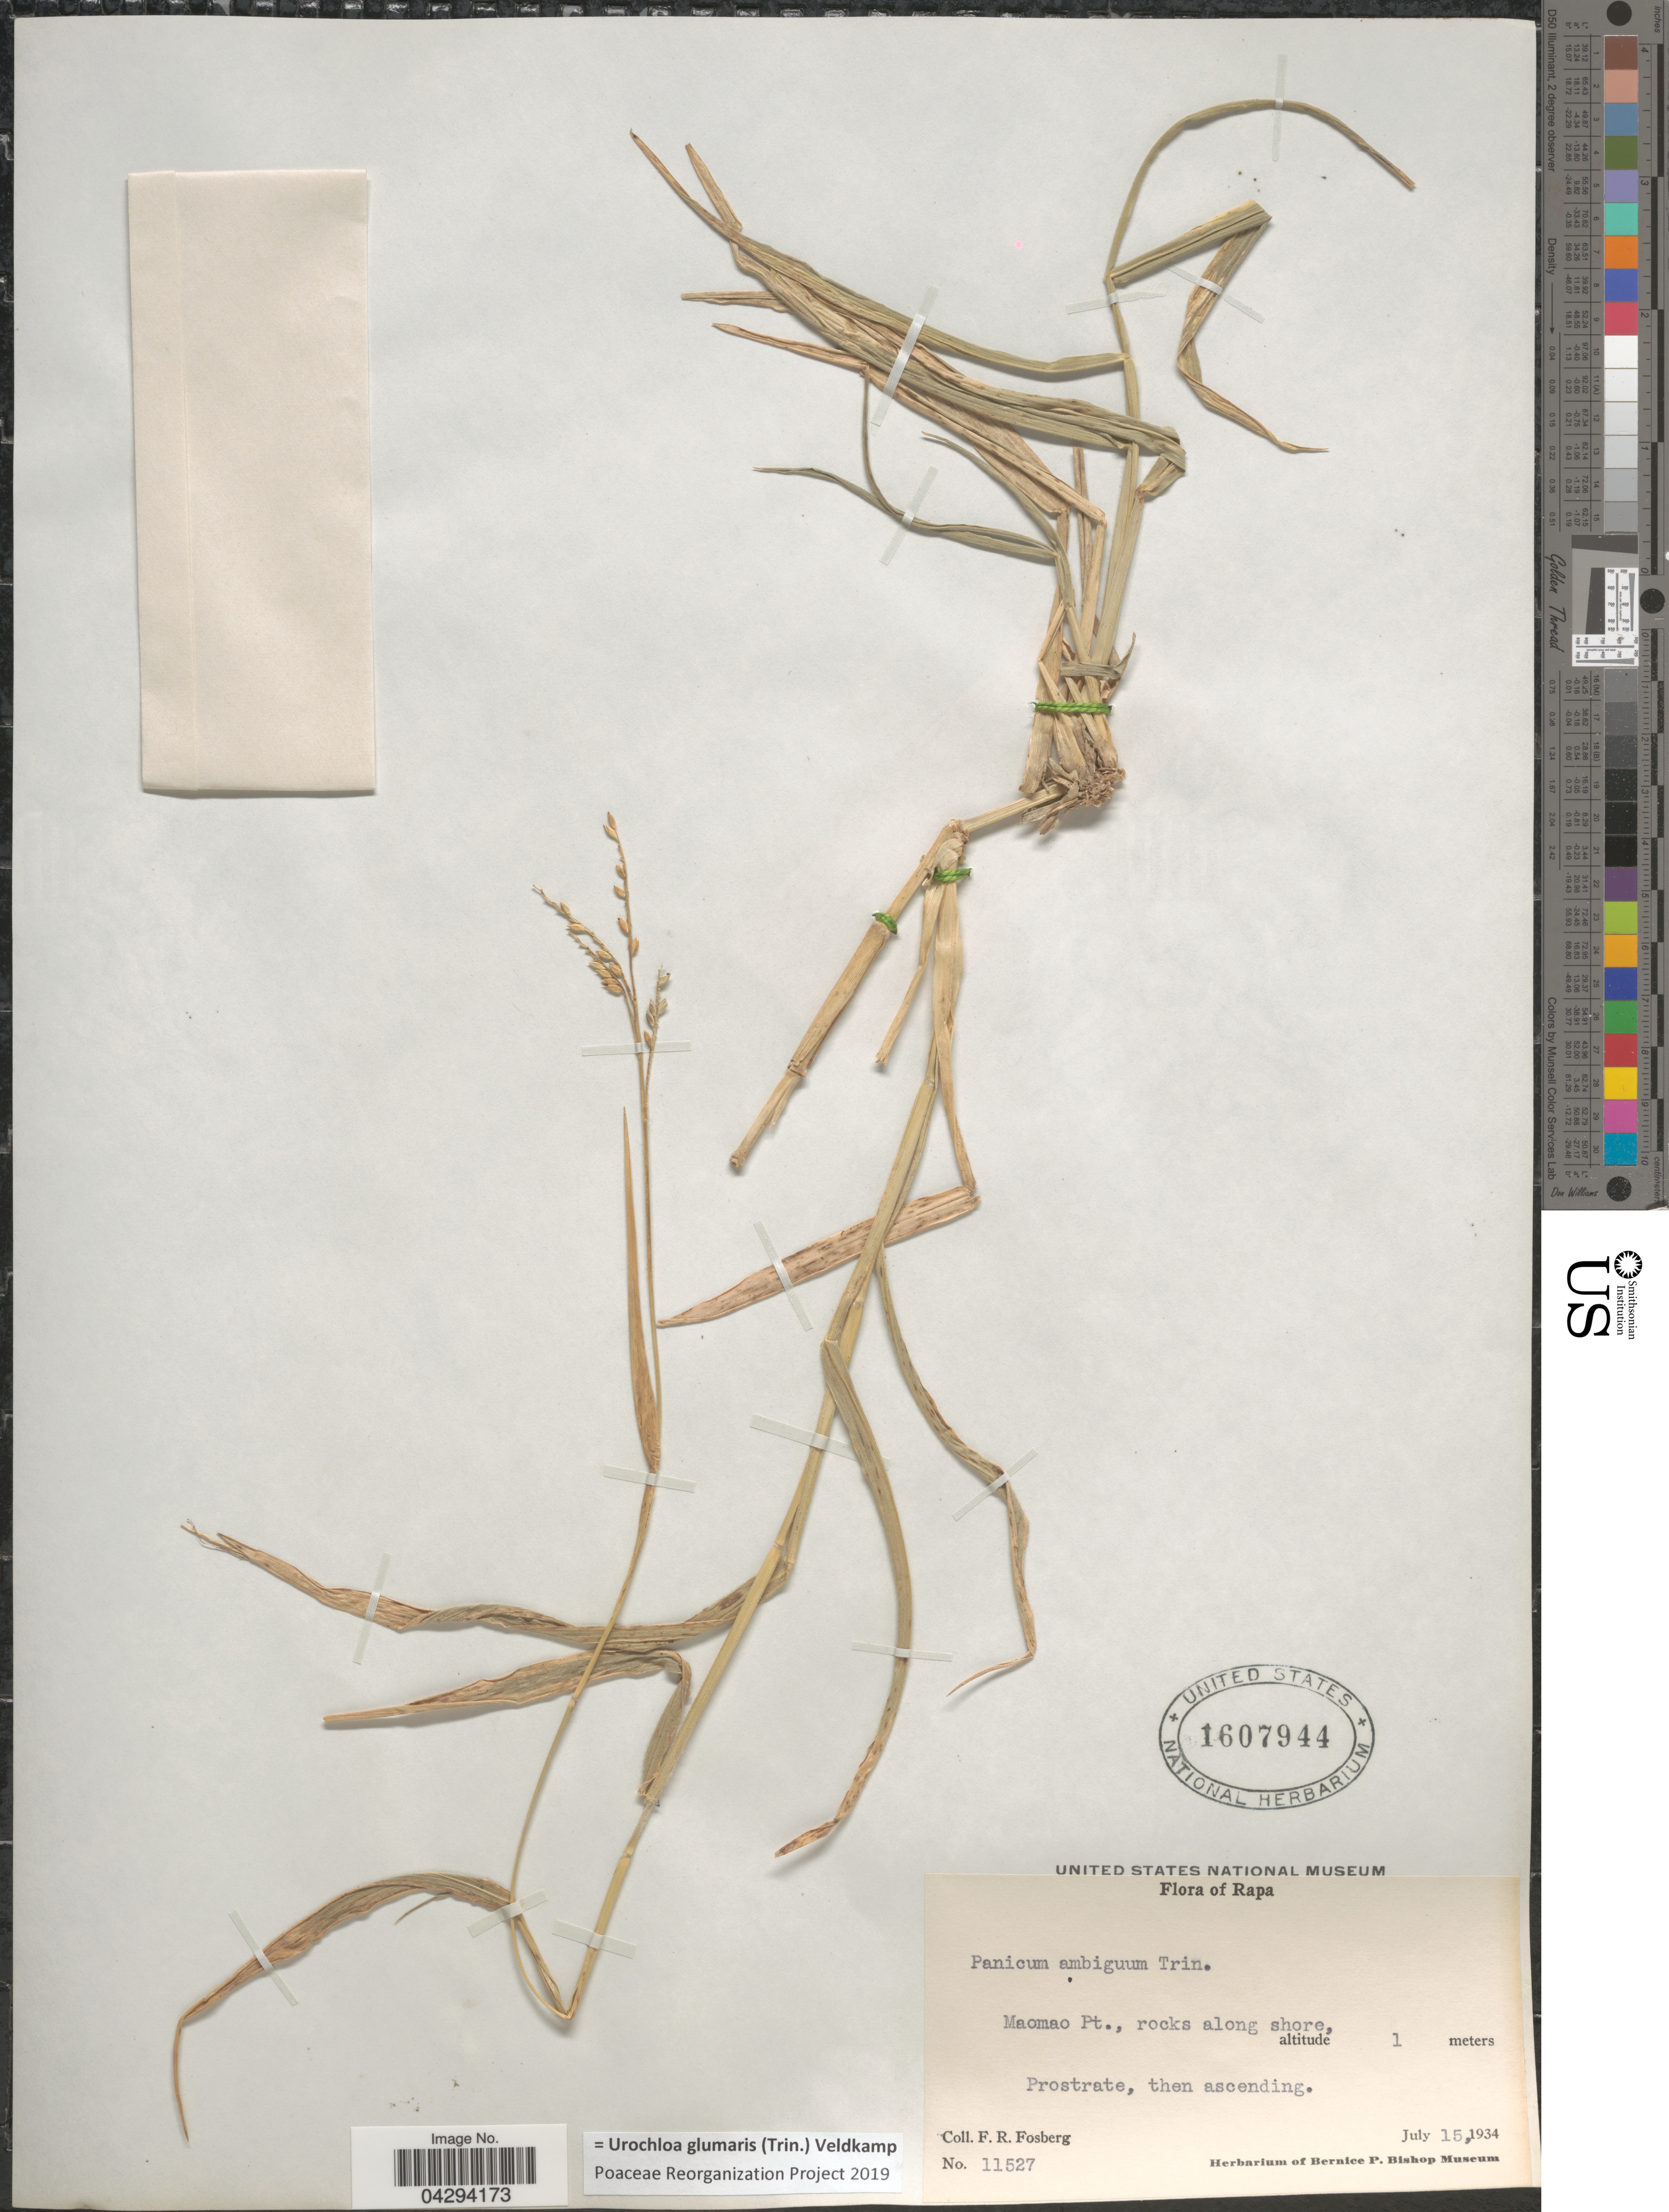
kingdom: Plantae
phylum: Tracheophyta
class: Liliopsida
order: Poales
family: Poaceae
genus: Urochloa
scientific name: Urochloa glumaris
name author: (Trin.) Veldkamp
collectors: F. R. Fosberg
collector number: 11527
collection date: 1934-07-15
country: French Polynesia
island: Rapa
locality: Rapa. Maomao Pt., rocks along shore.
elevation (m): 1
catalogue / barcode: US 1607944